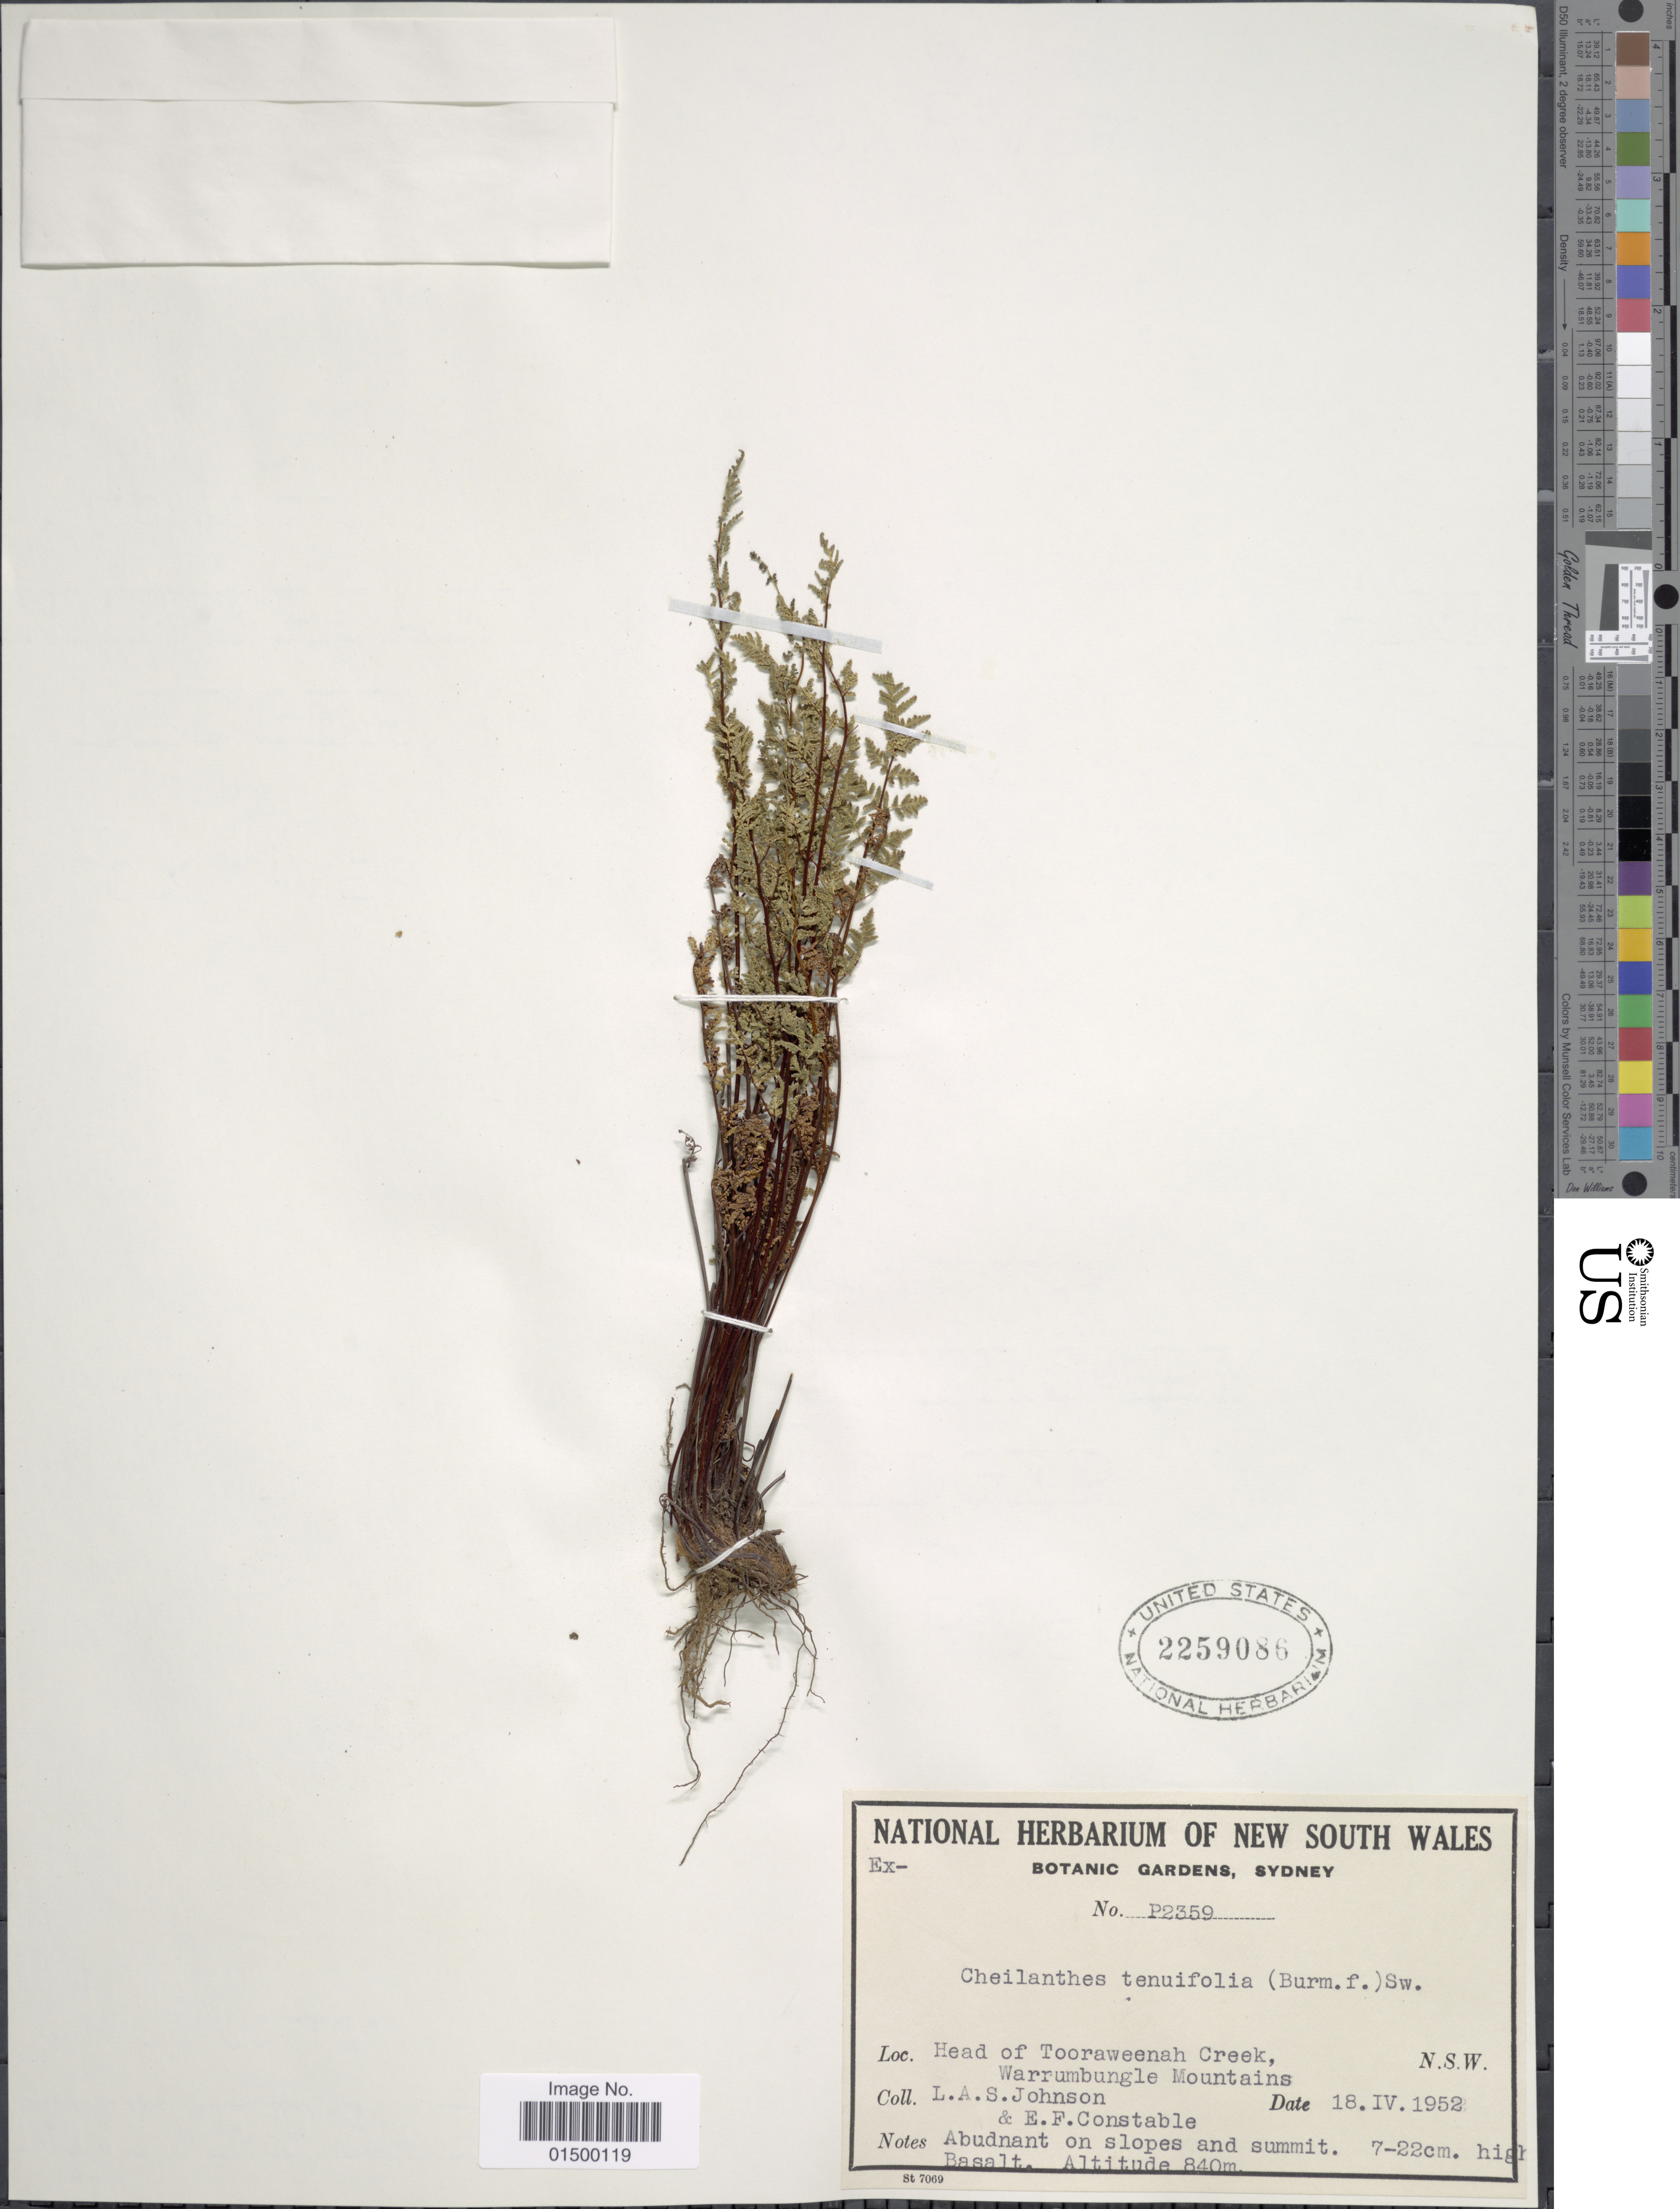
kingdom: Plantae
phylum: Tracheophyta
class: Polypodiopsida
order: Polypodiales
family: Pteridaceae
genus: Cheilanthes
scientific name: Cheilanthes sieberi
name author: Kunze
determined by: Sosa, Karla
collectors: L. Johnson & E. F. Constable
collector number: P2359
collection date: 1952-06-18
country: Australia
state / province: New South Wales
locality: Head of Tooraweenah Creek, Warrumbungle Mountains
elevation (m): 840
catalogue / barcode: US 2259086